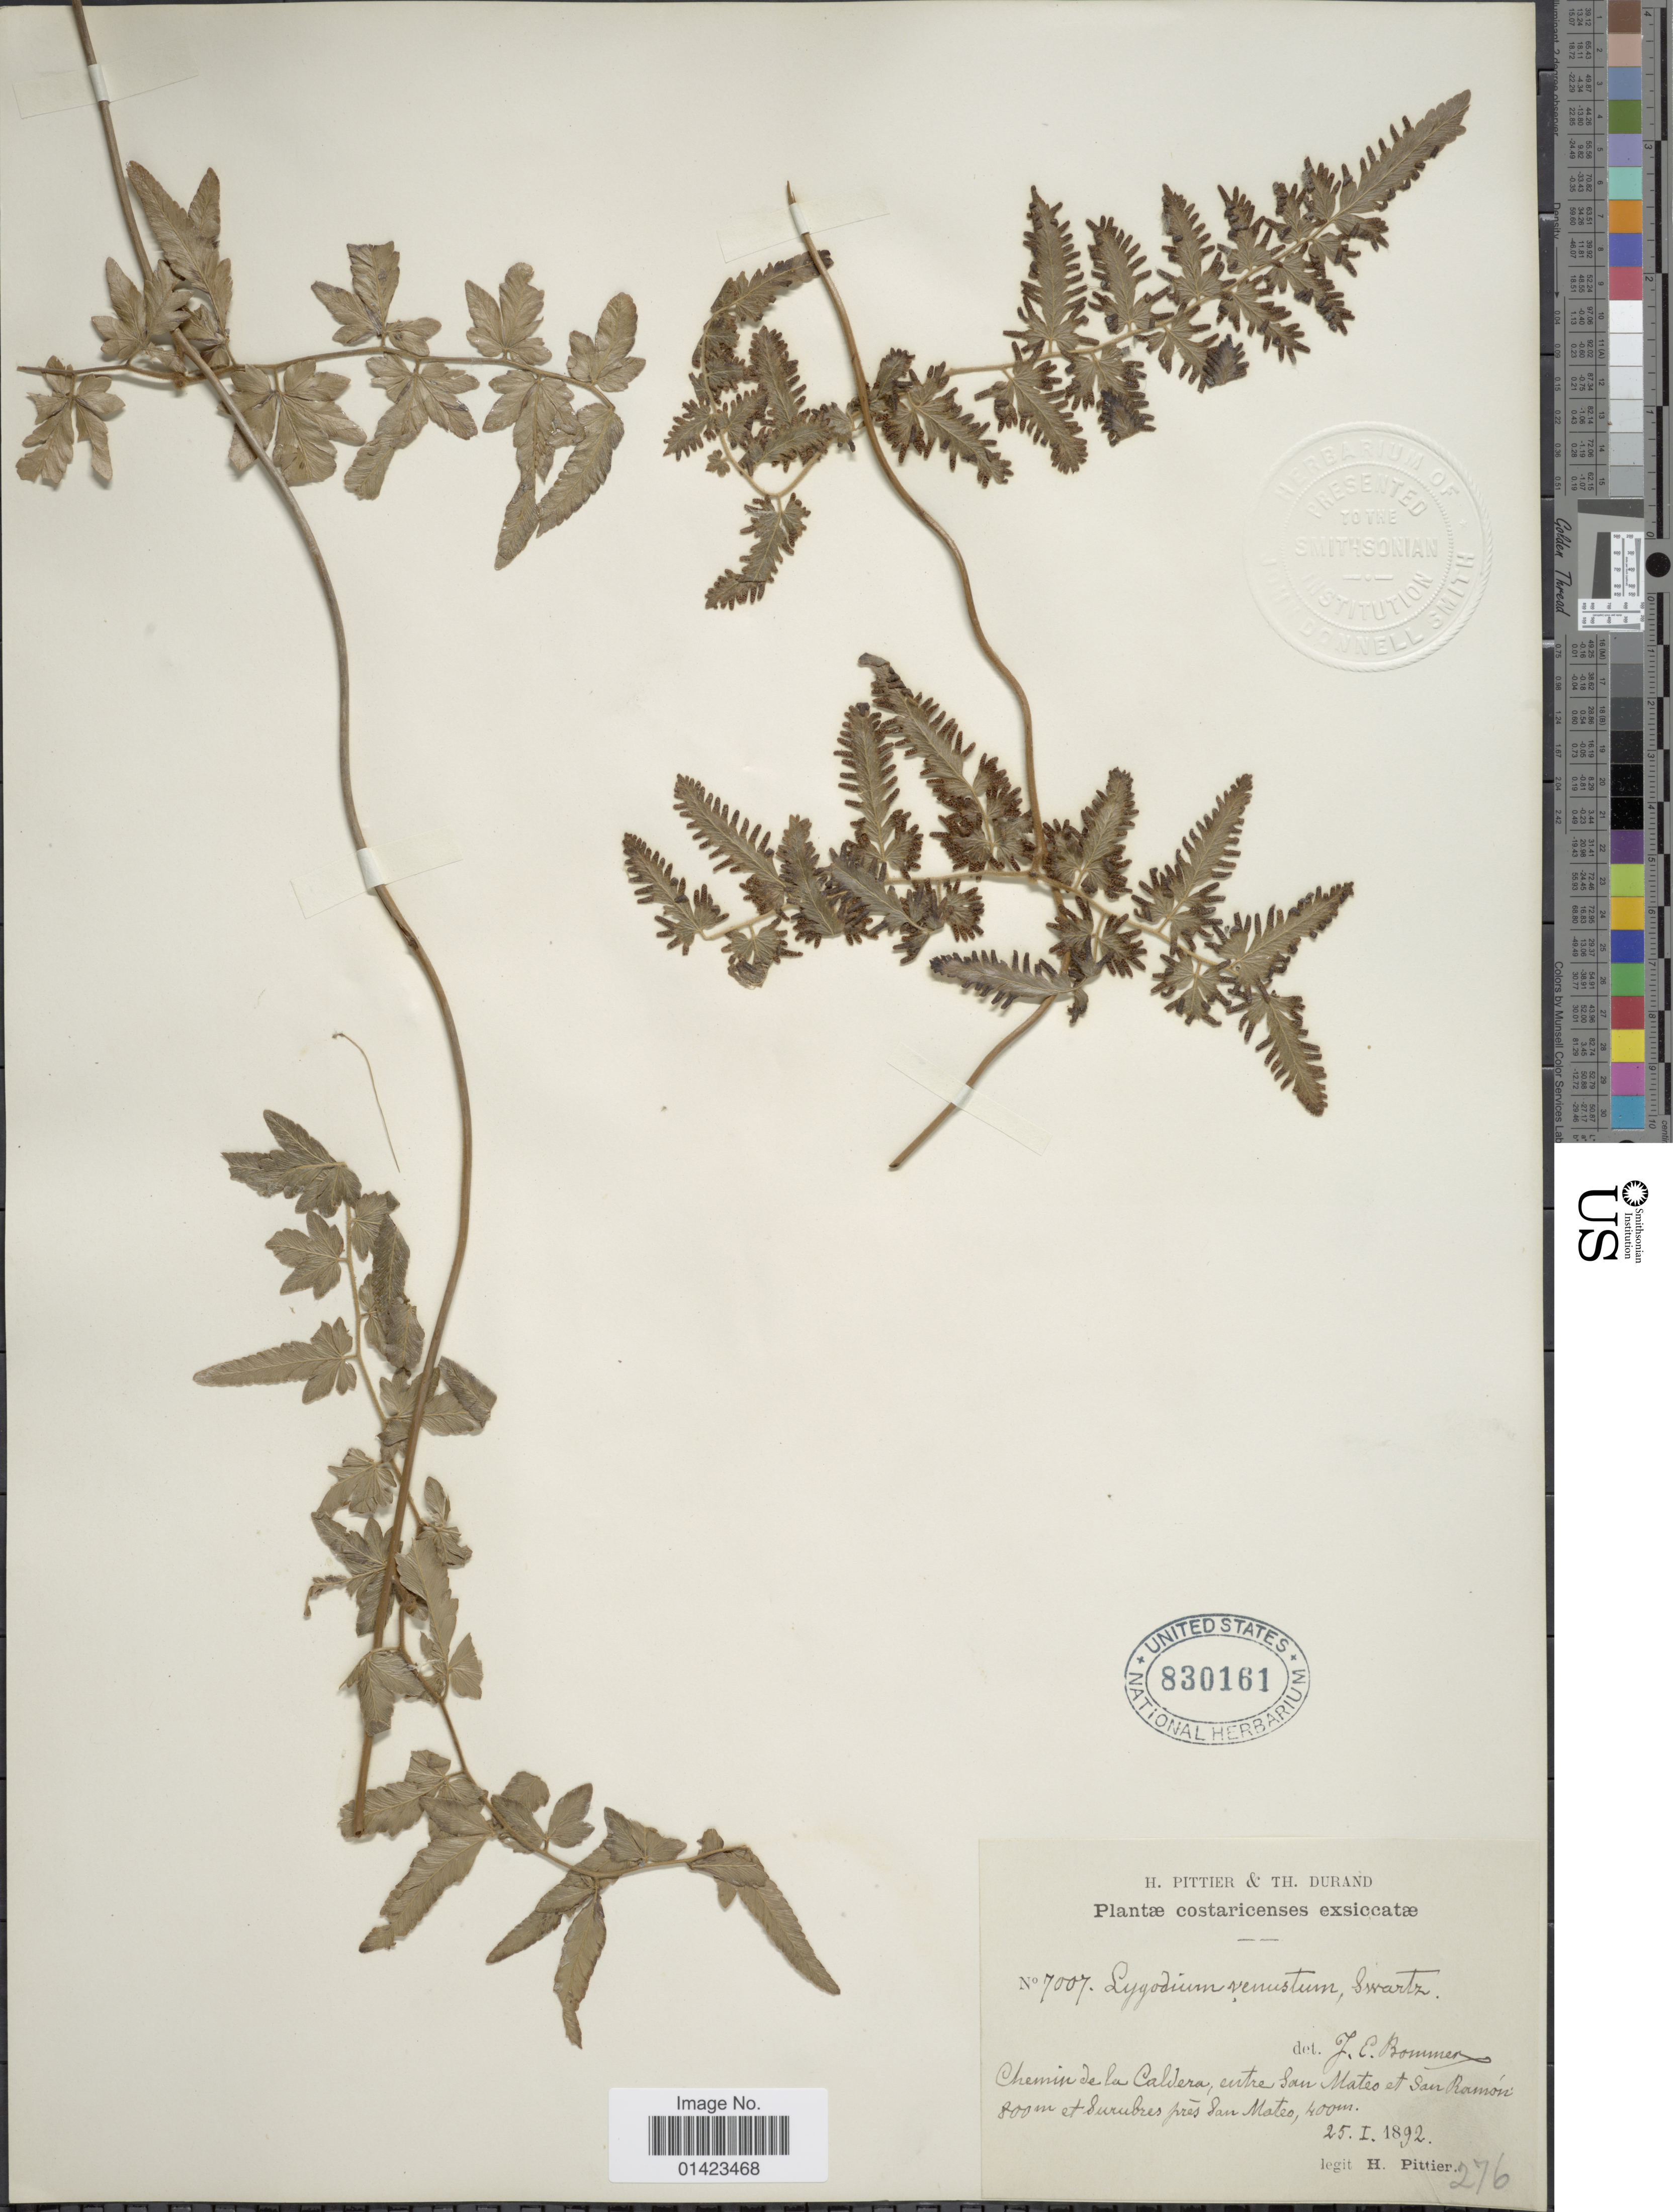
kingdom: Plantae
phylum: Tracheophyta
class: Polypodiopsida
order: Schizaeales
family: Lygodiaceae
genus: Lygodium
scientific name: Lygodium venustum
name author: Sw.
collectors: H. F. Pittier & T. Durand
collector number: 7007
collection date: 1892-01-25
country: Costa Rica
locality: Chemin de la Caldera, entre San Mateo et San Ramón 800m et surubes pres San Mateo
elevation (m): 400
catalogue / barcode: US 830161